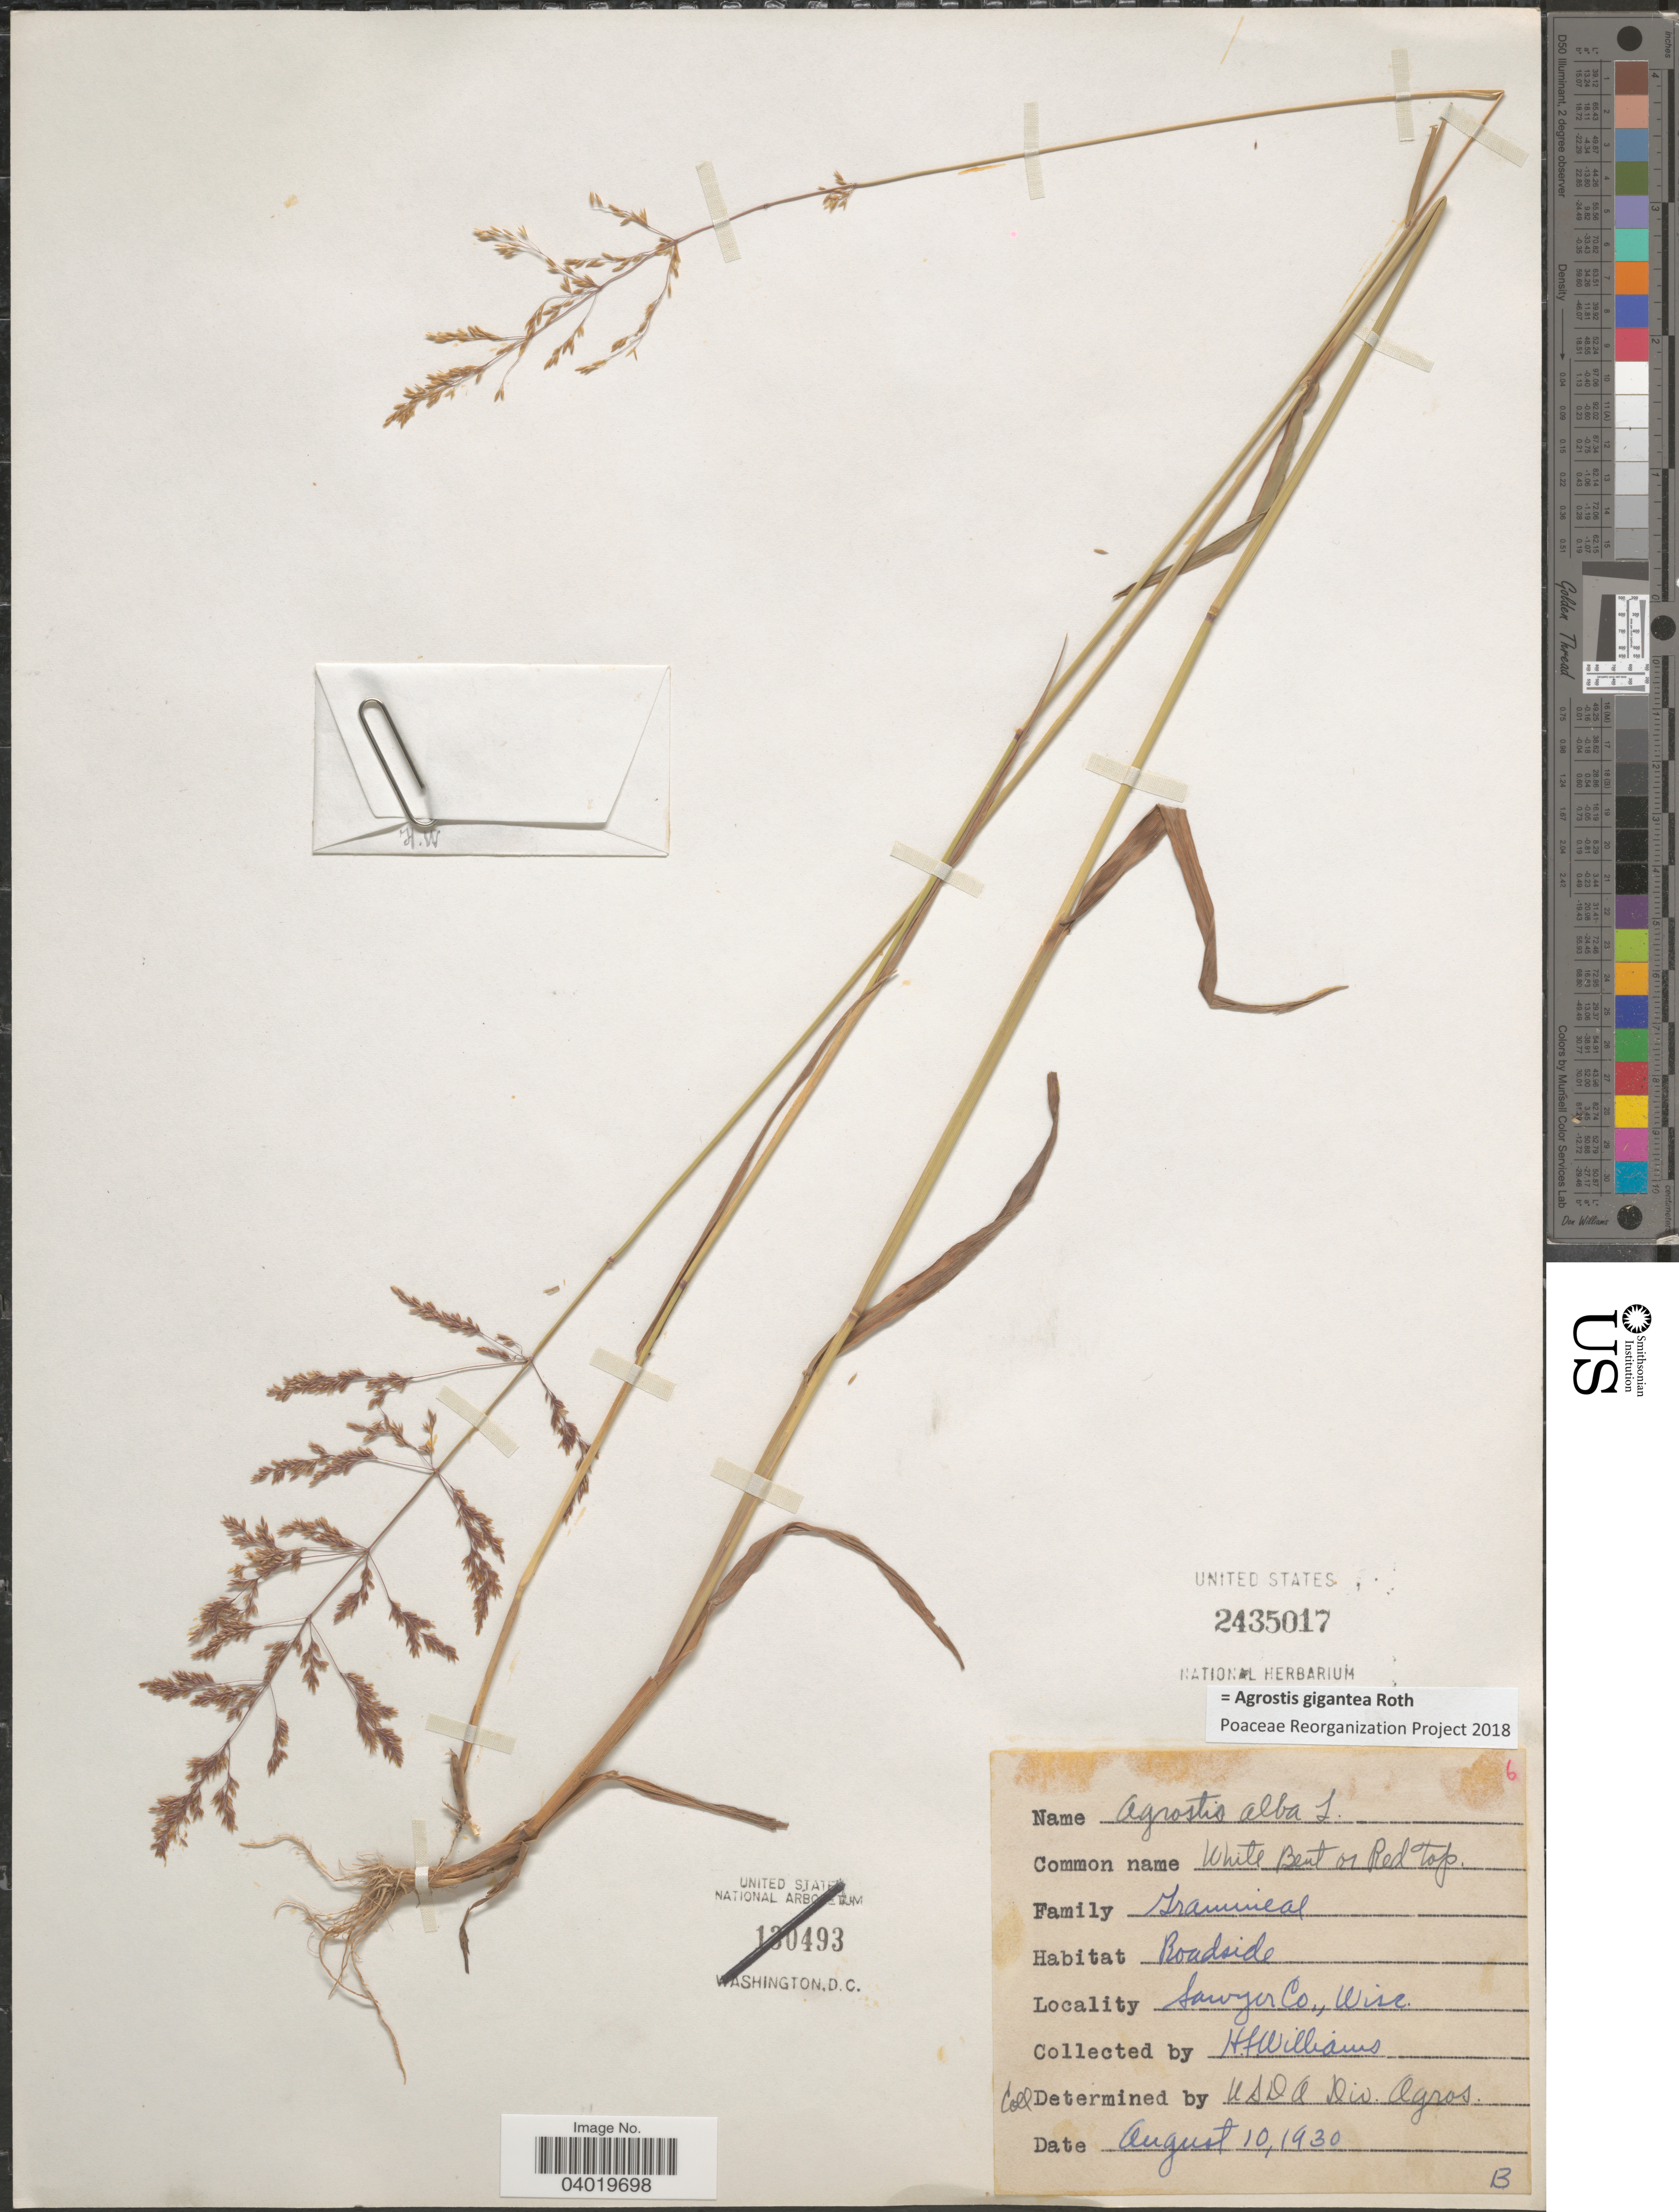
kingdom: Plantae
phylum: Tracheophyta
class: Liliopsida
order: Poales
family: Poaceae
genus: Agrostis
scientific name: Agrostis gigantea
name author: Roth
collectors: H. Williams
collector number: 6?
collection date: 1930-08-10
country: United States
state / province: Wisconsin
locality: Sawyer Co.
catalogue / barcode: US 2435017